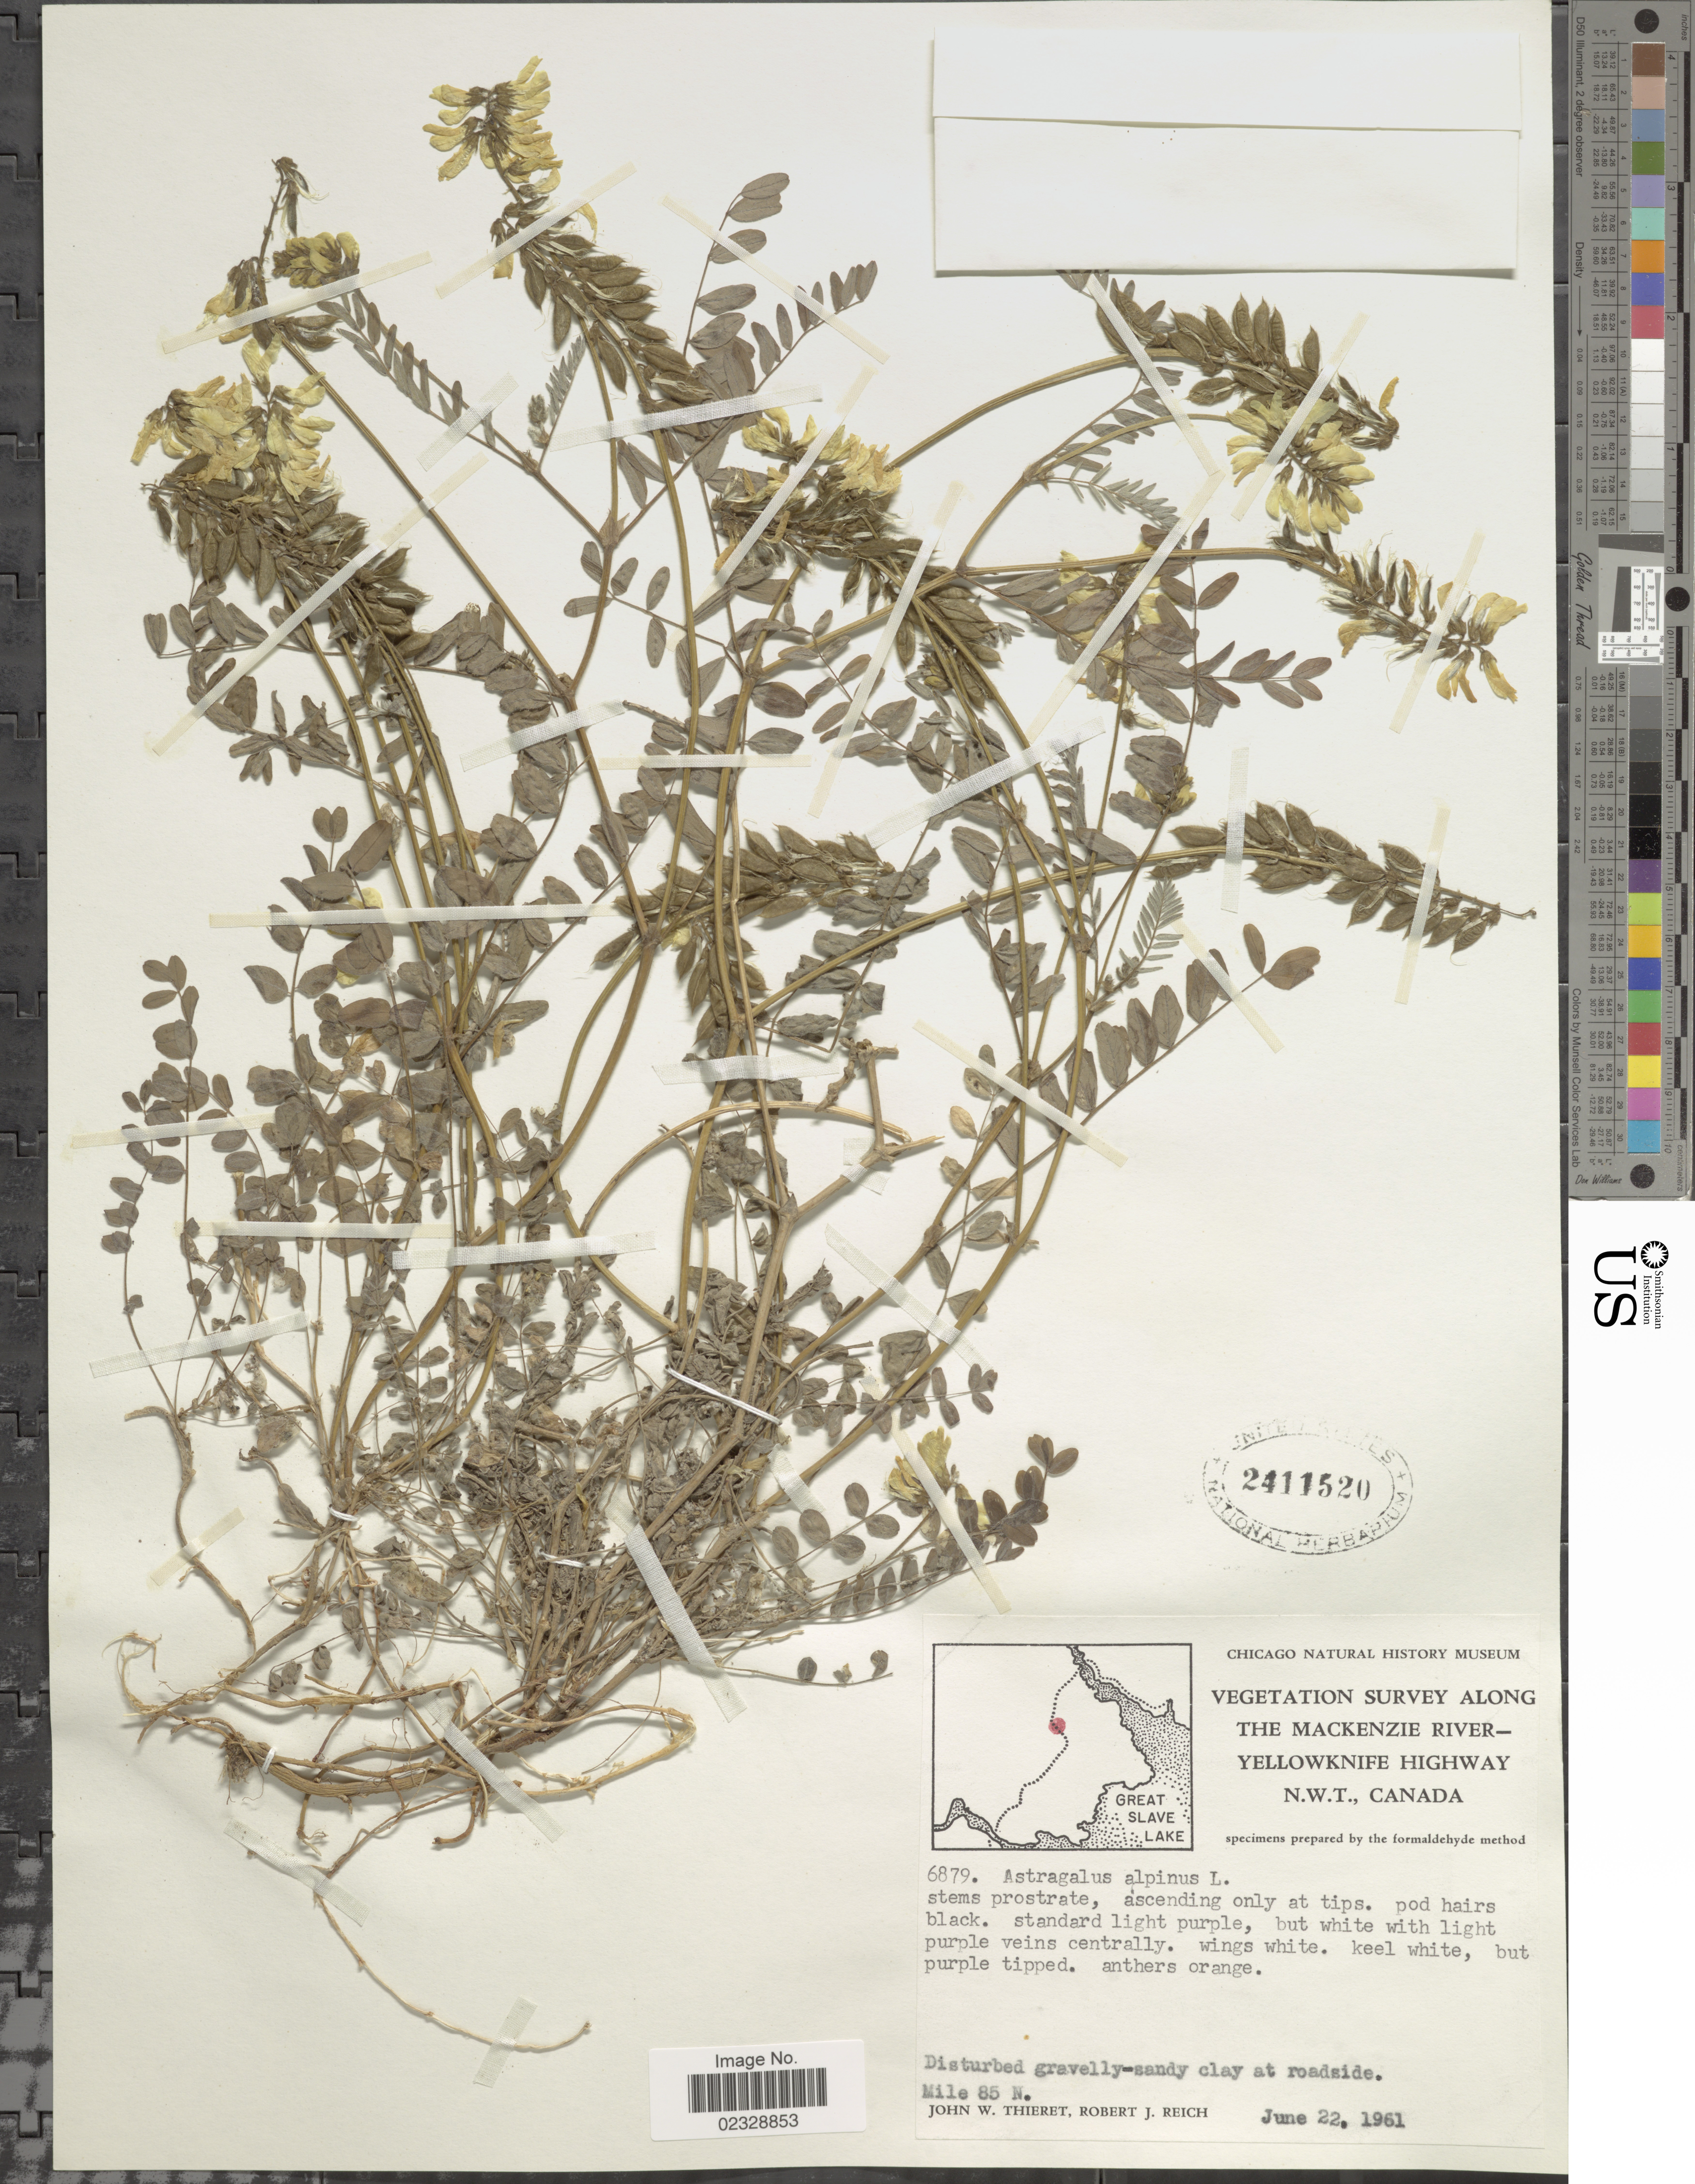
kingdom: Plantae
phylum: Tracheophyta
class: Magnoliopsida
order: Fabales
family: Fabaceae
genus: Astragalus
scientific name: Astragalus alpinus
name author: L.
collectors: J. W. Thieret & R. Reich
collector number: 6879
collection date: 1961-06-22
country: Canada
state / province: Northwest Territories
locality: Vegetation Survey along The Mackenzie River-Yellowknife Highway., Disturbed gravelly-sandy clay at roadside. Mile 85 N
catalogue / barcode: US 2411520